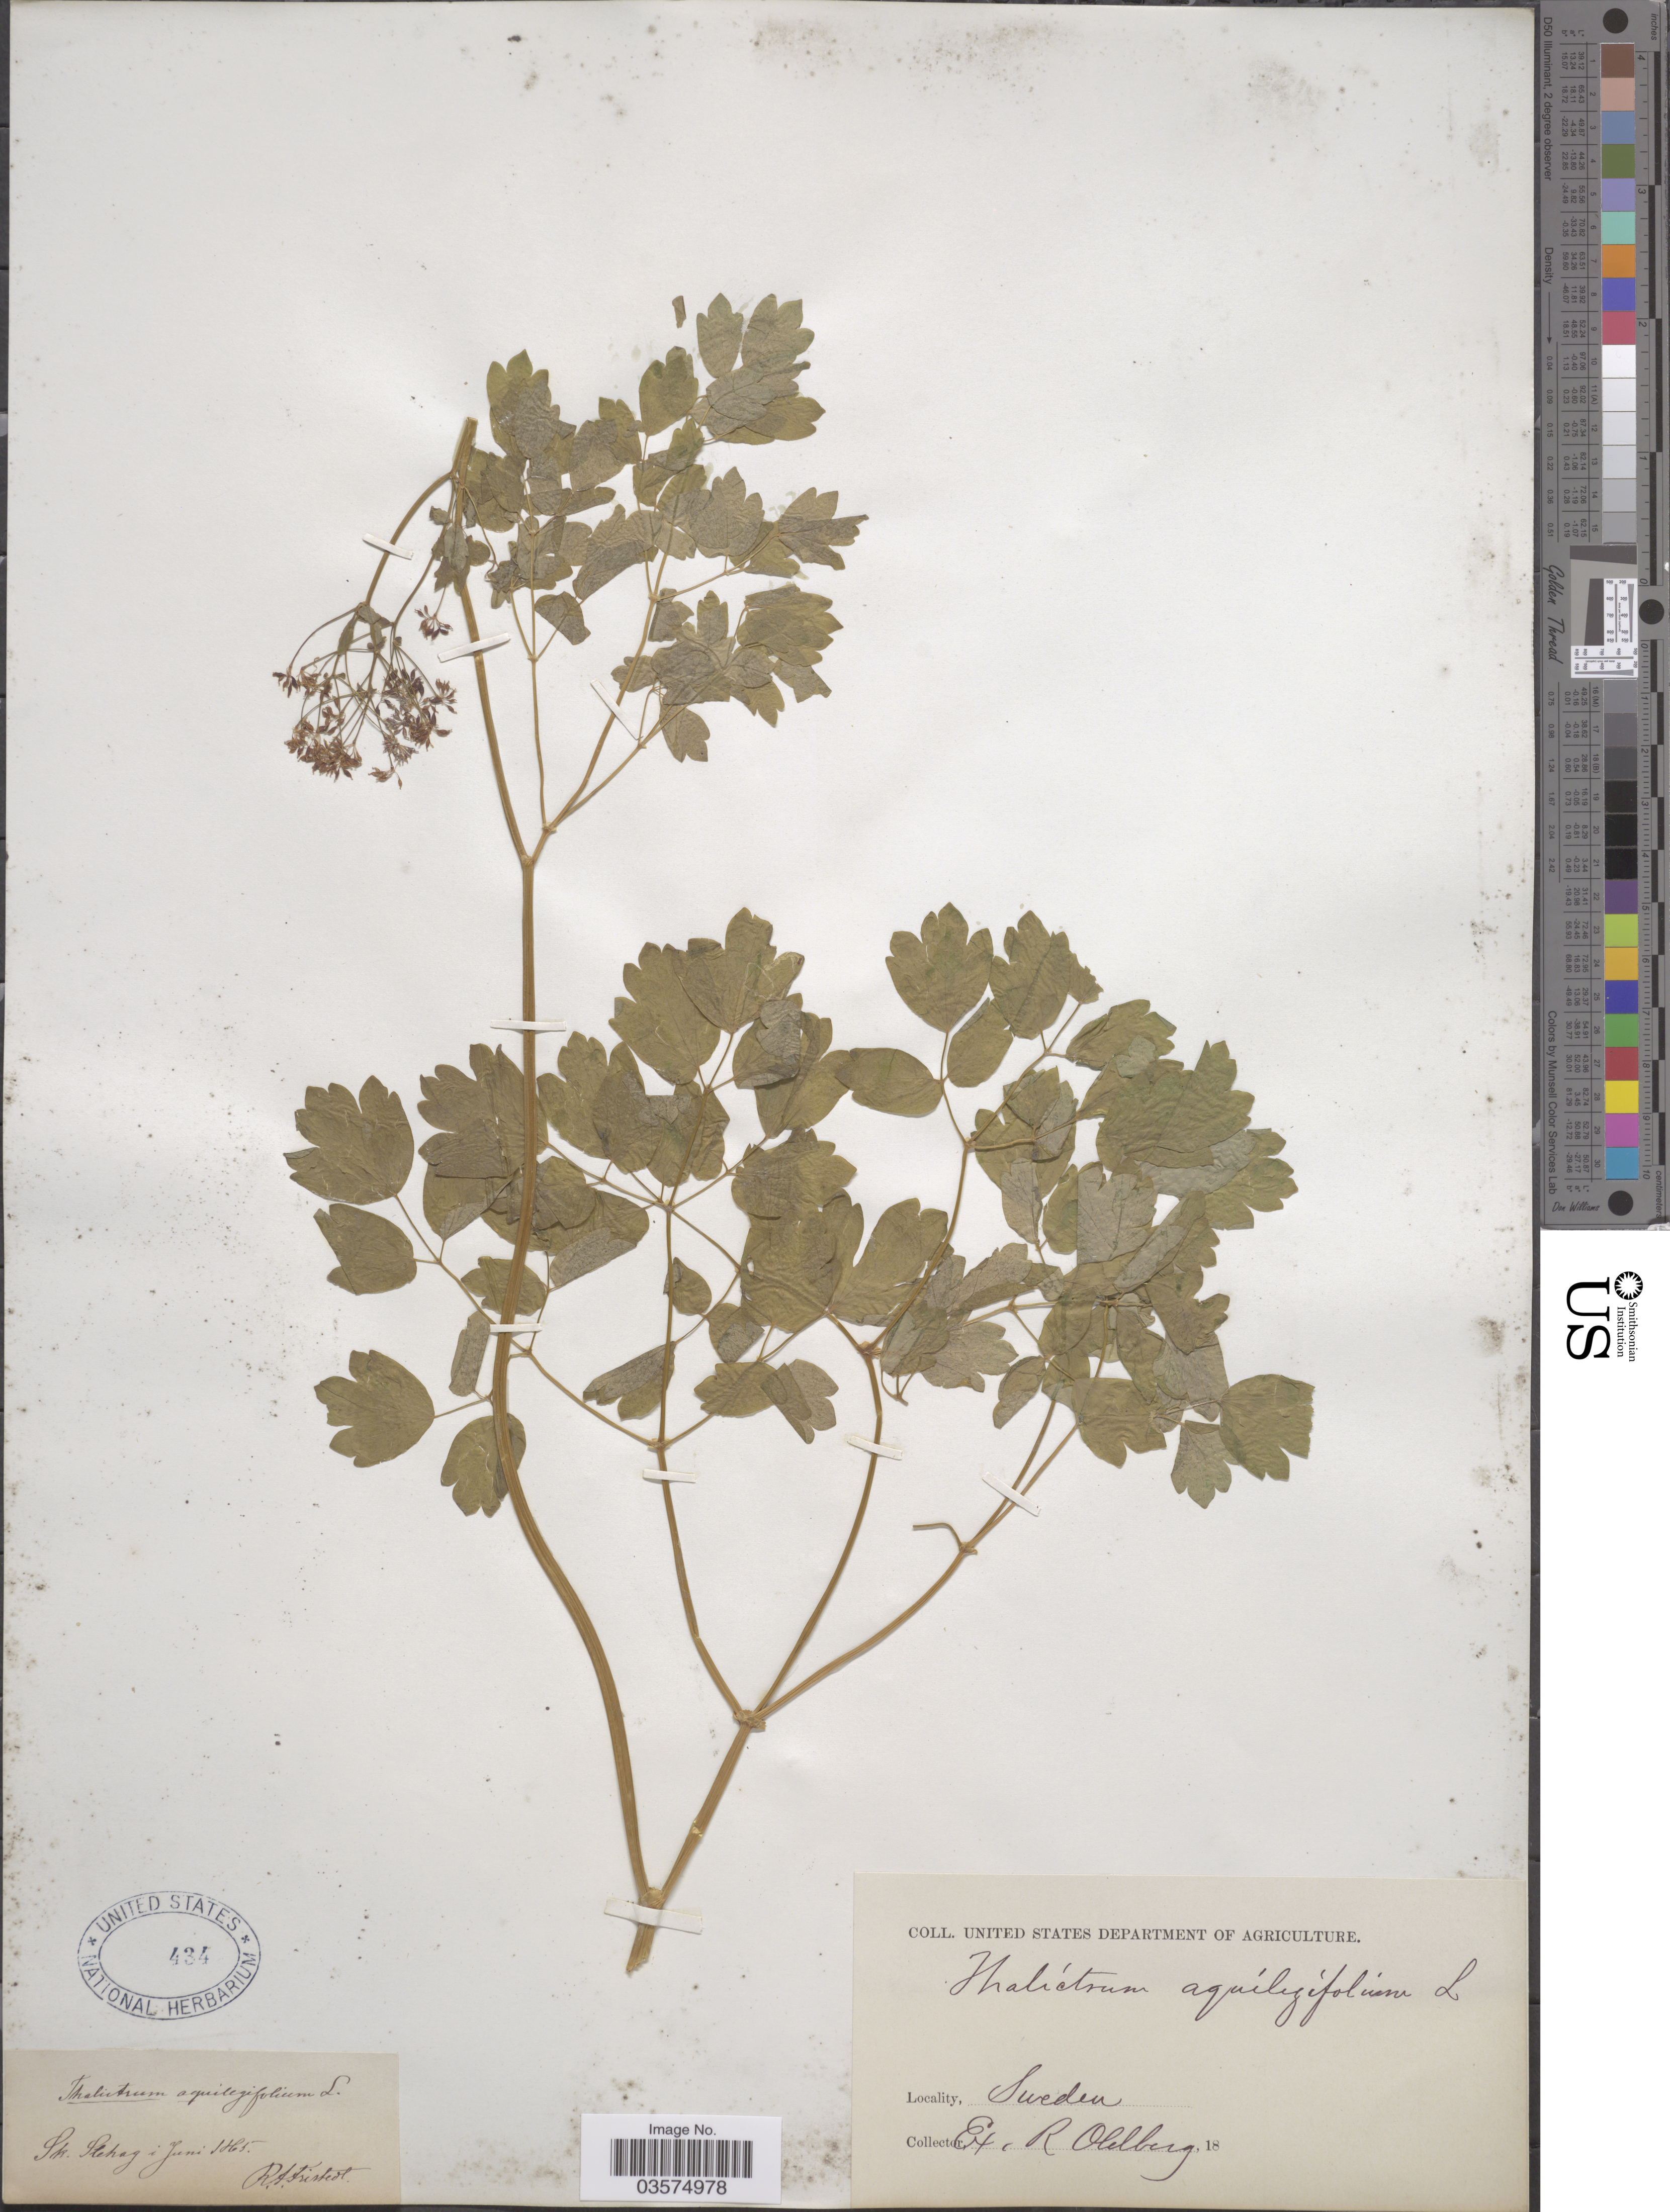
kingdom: Plantae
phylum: Tracheophyta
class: Magnoliopsida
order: Ranunculales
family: Ranunculaceae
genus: Thalictrum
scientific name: Thalictrum aquilegifolium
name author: L.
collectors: R. Fristedt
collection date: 1865-06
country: Sweden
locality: Sk. Stehag.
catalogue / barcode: US 434